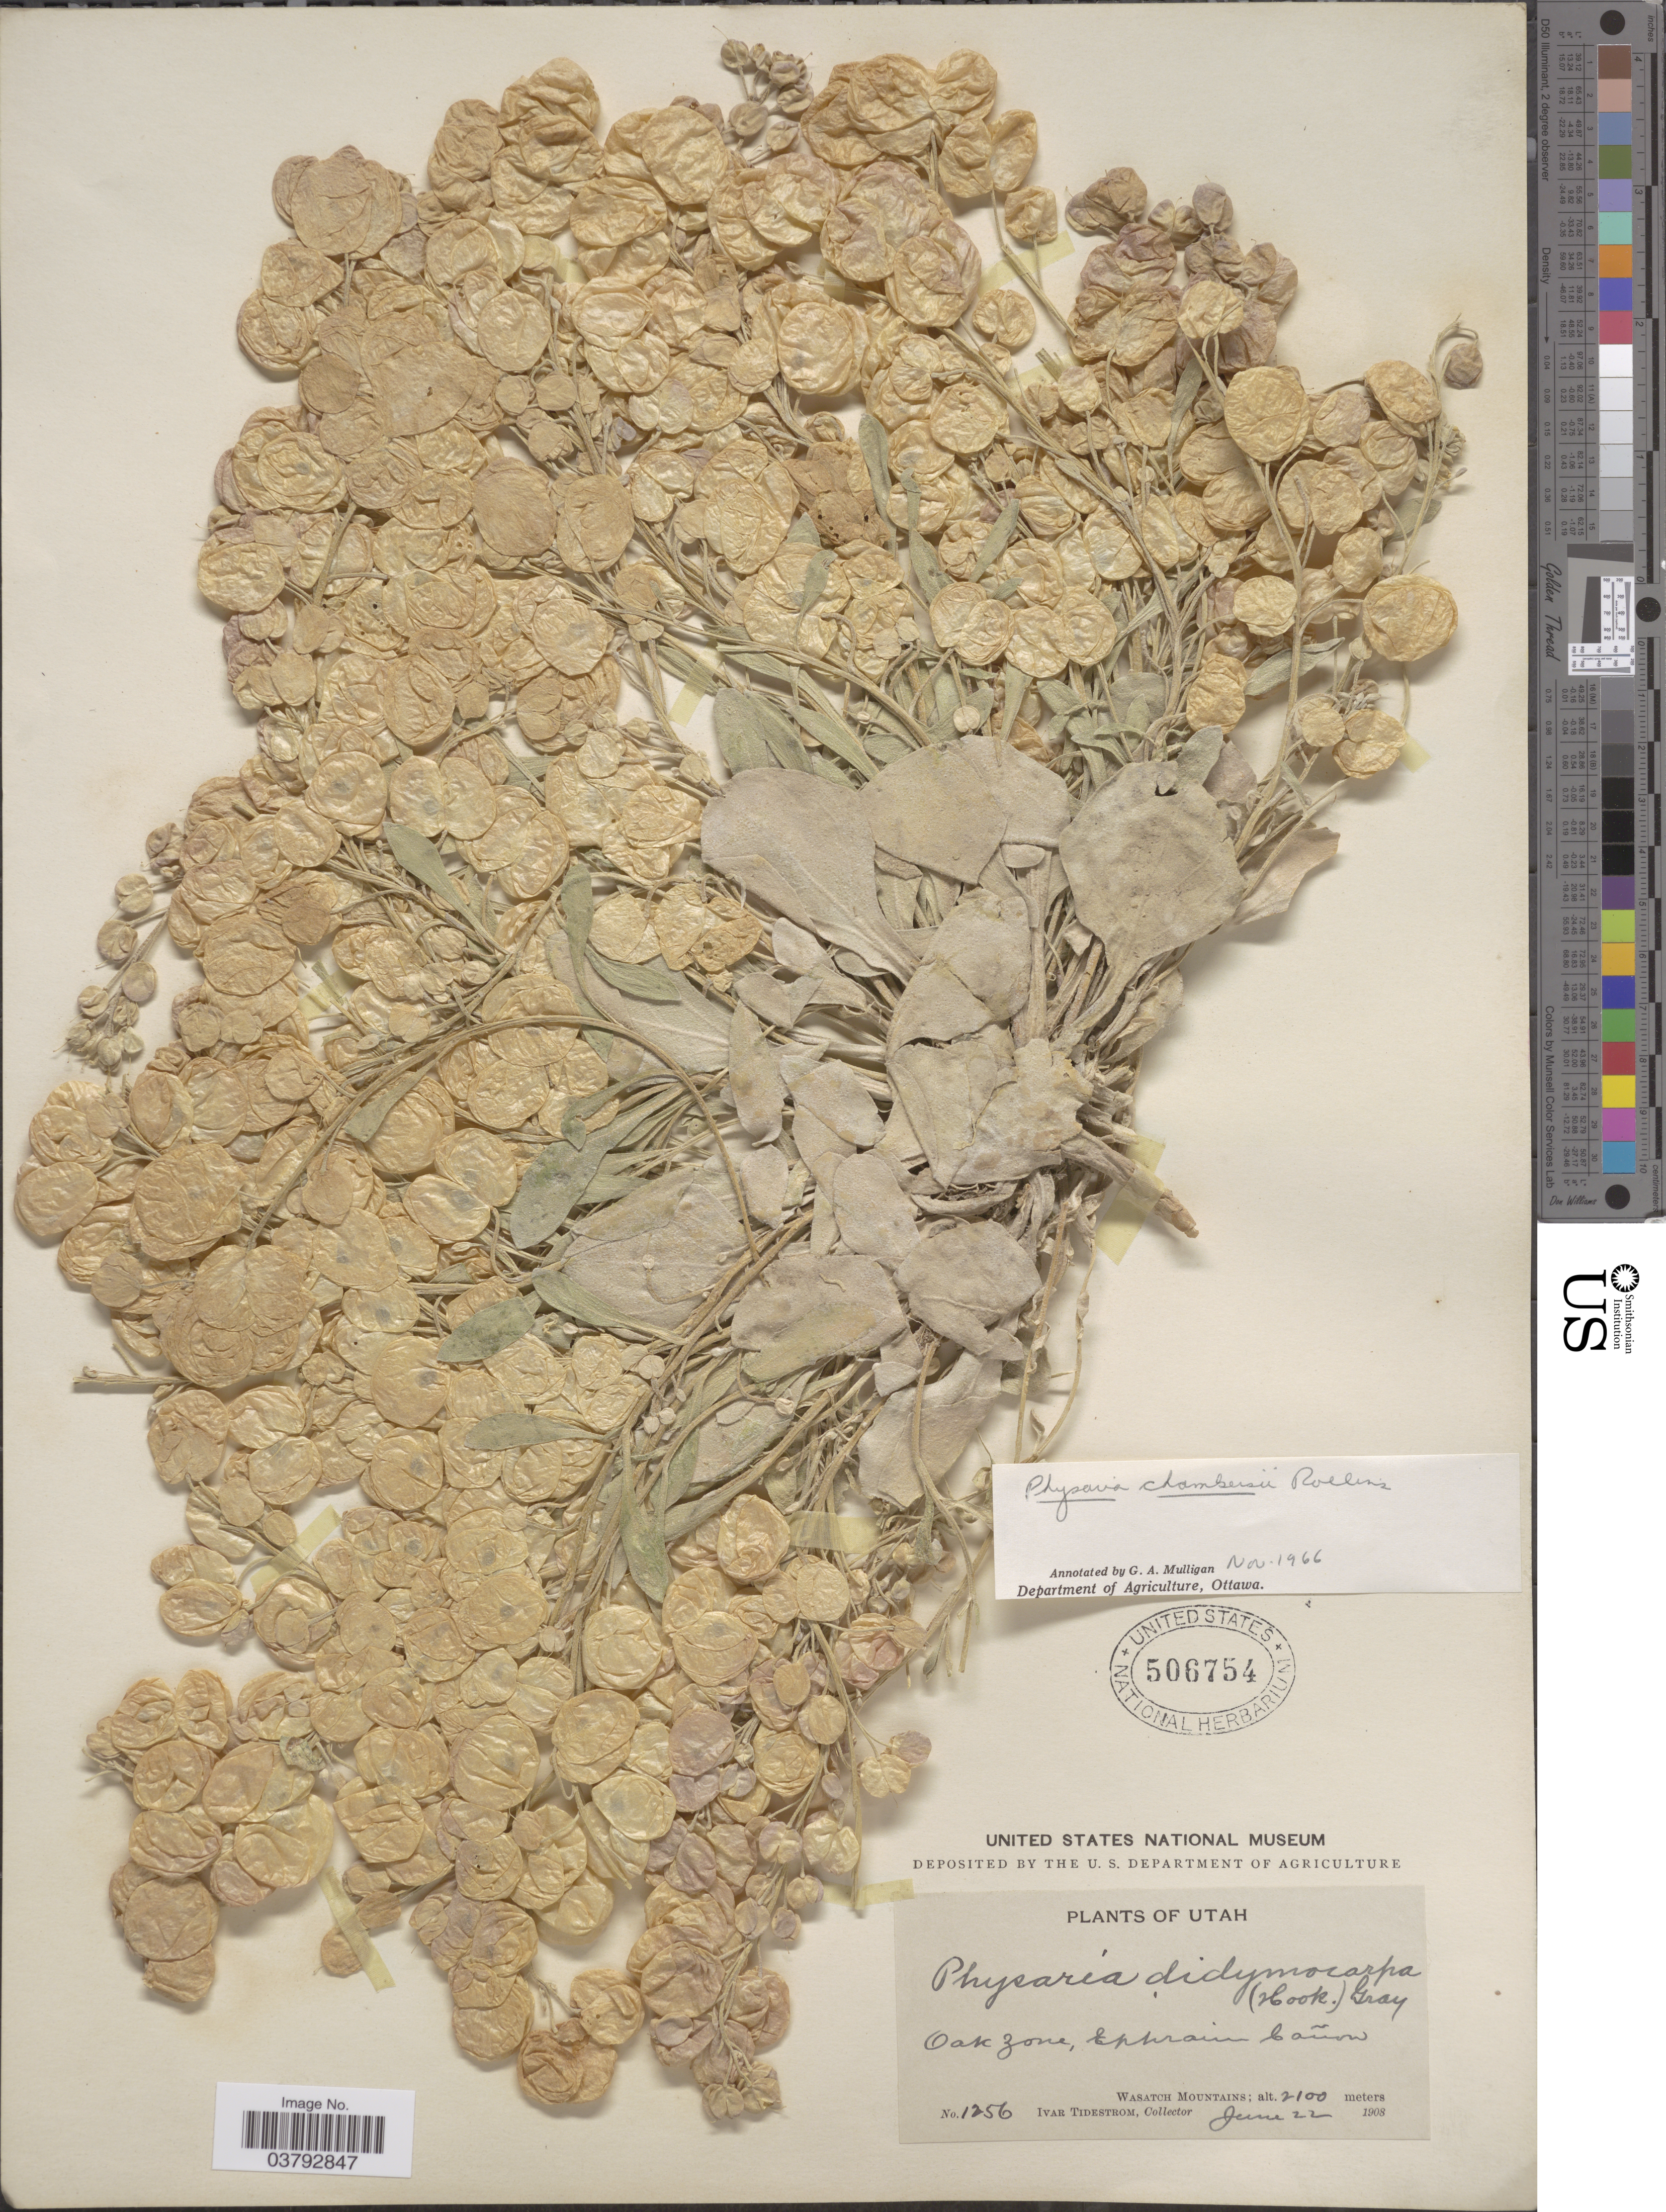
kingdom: Plantae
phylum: Tracheophyta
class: Magnoliopsida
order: Brassicales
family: Brassicaceae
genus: Physaria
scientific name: Physaria chambersii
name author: Rollins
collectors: I. F. Tidestrom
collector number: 1256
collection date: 1908-06-22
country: United States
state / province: Utah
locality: Oak zone, Ephraim Cañon. Wasatch Mountains.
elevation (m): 2100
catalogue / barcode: US 506754